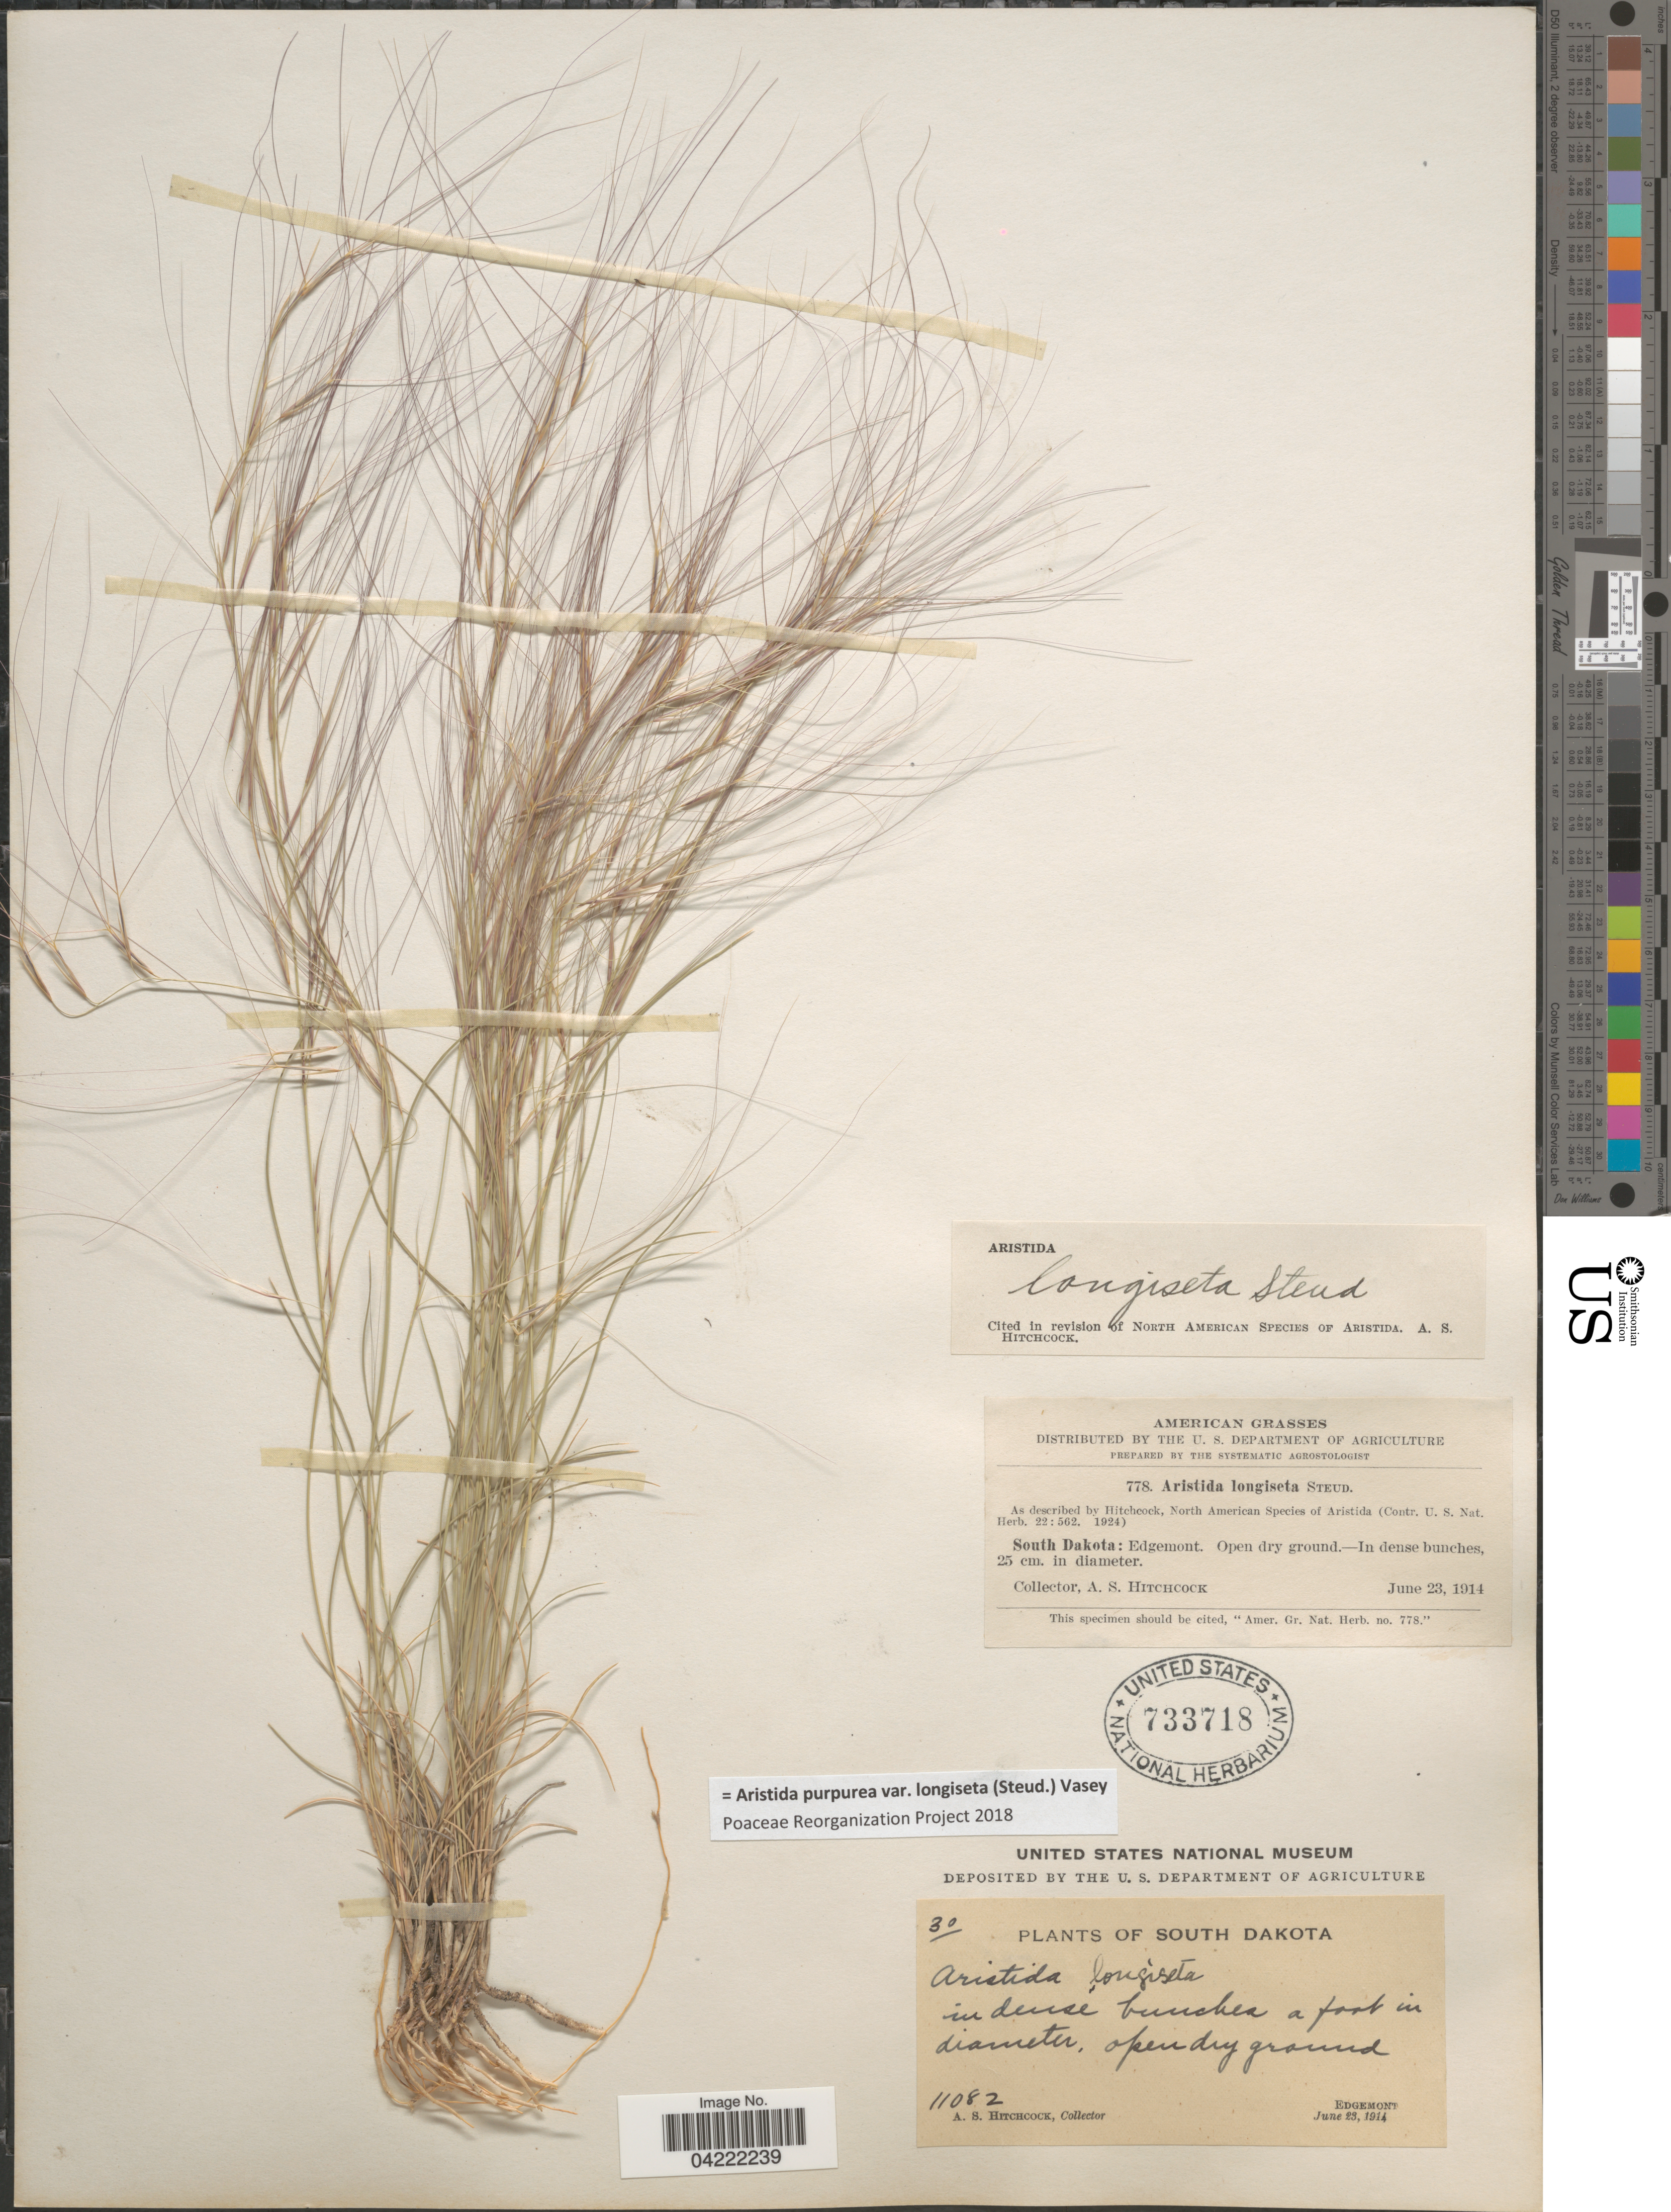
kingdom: Plantae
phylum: Tracheophyta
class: Liliopsida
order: Poales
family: Poaceae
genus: Aristida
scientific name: Aristida purpurea var. longiseta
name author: (Steud.) Vasey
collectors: A. S. Hitchcock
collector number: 11082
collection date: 1914-06-23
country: United States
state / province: South Dakota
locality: Edgemont.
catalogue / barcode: US 733718